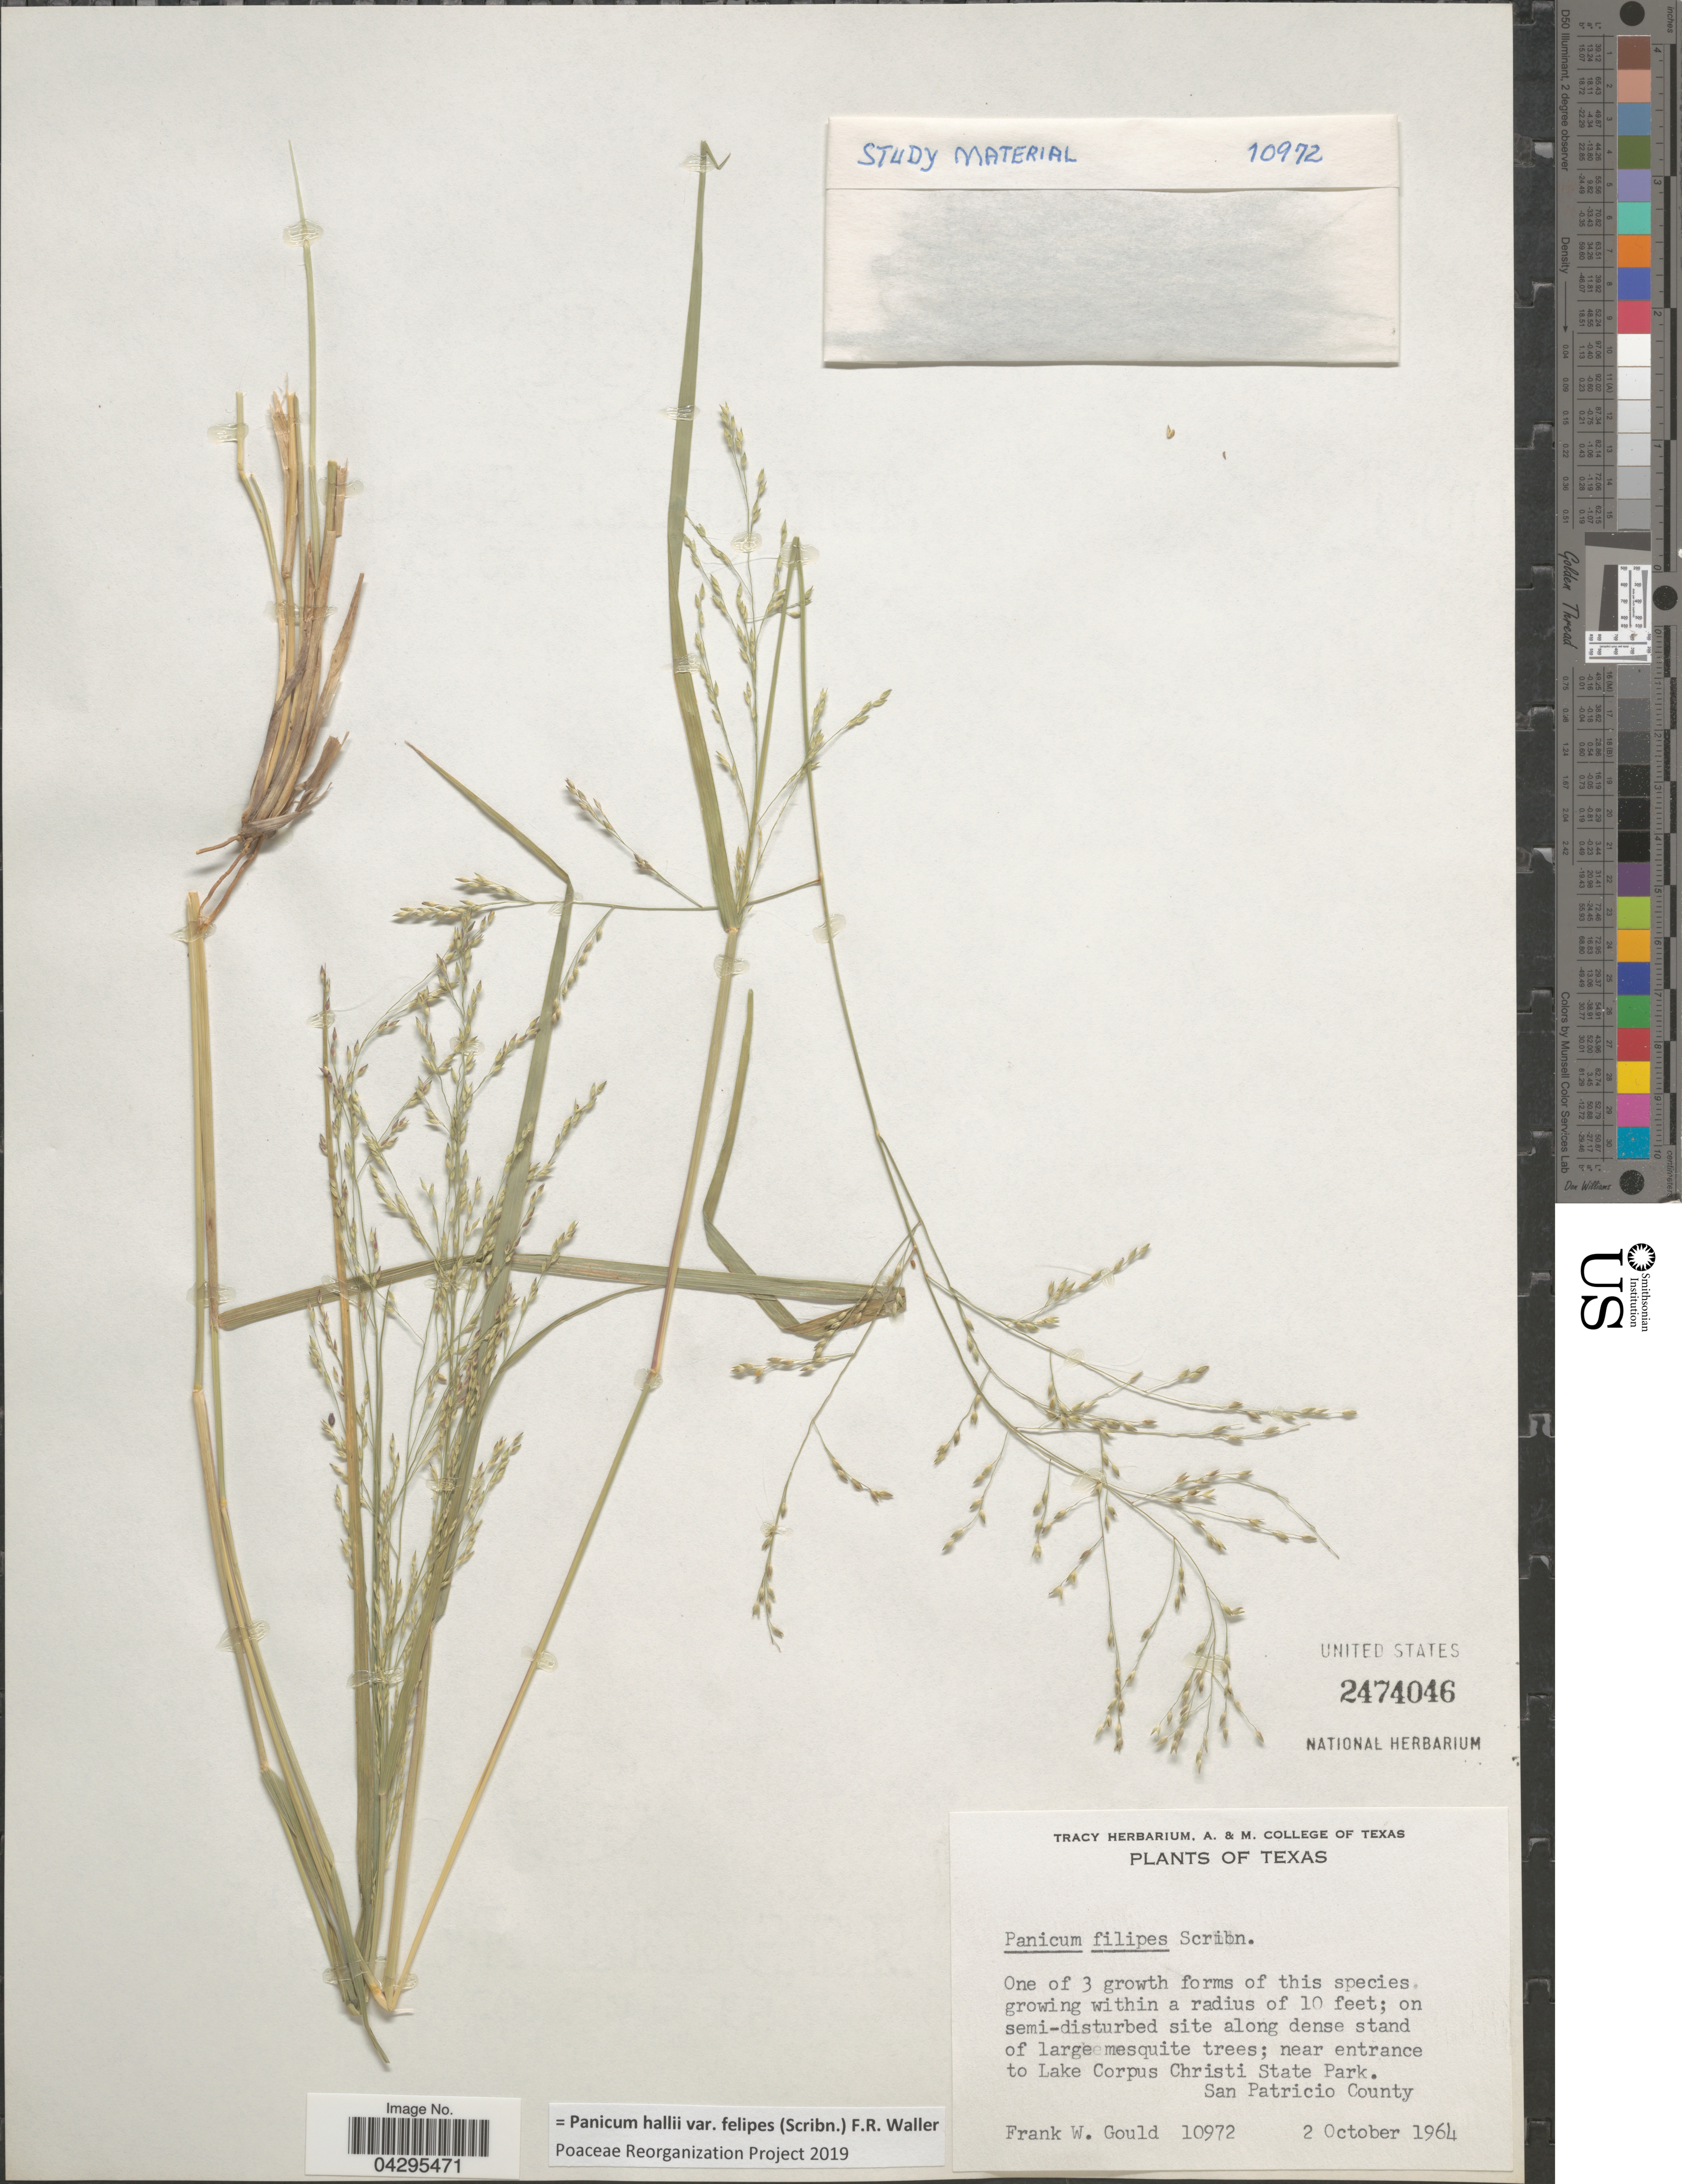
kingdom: Plantae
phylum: Tracheophyta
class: Liliopsida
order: Poales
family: Poaceae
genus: Panicum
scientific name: Panicum hallii var. felipes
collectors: F. W. Gould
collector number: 10972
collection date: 1964-10-02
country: United States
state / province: Texas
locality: Near entrance to Lake Corpus Christi State Park. San Patricio County.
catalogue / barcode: US 2474046